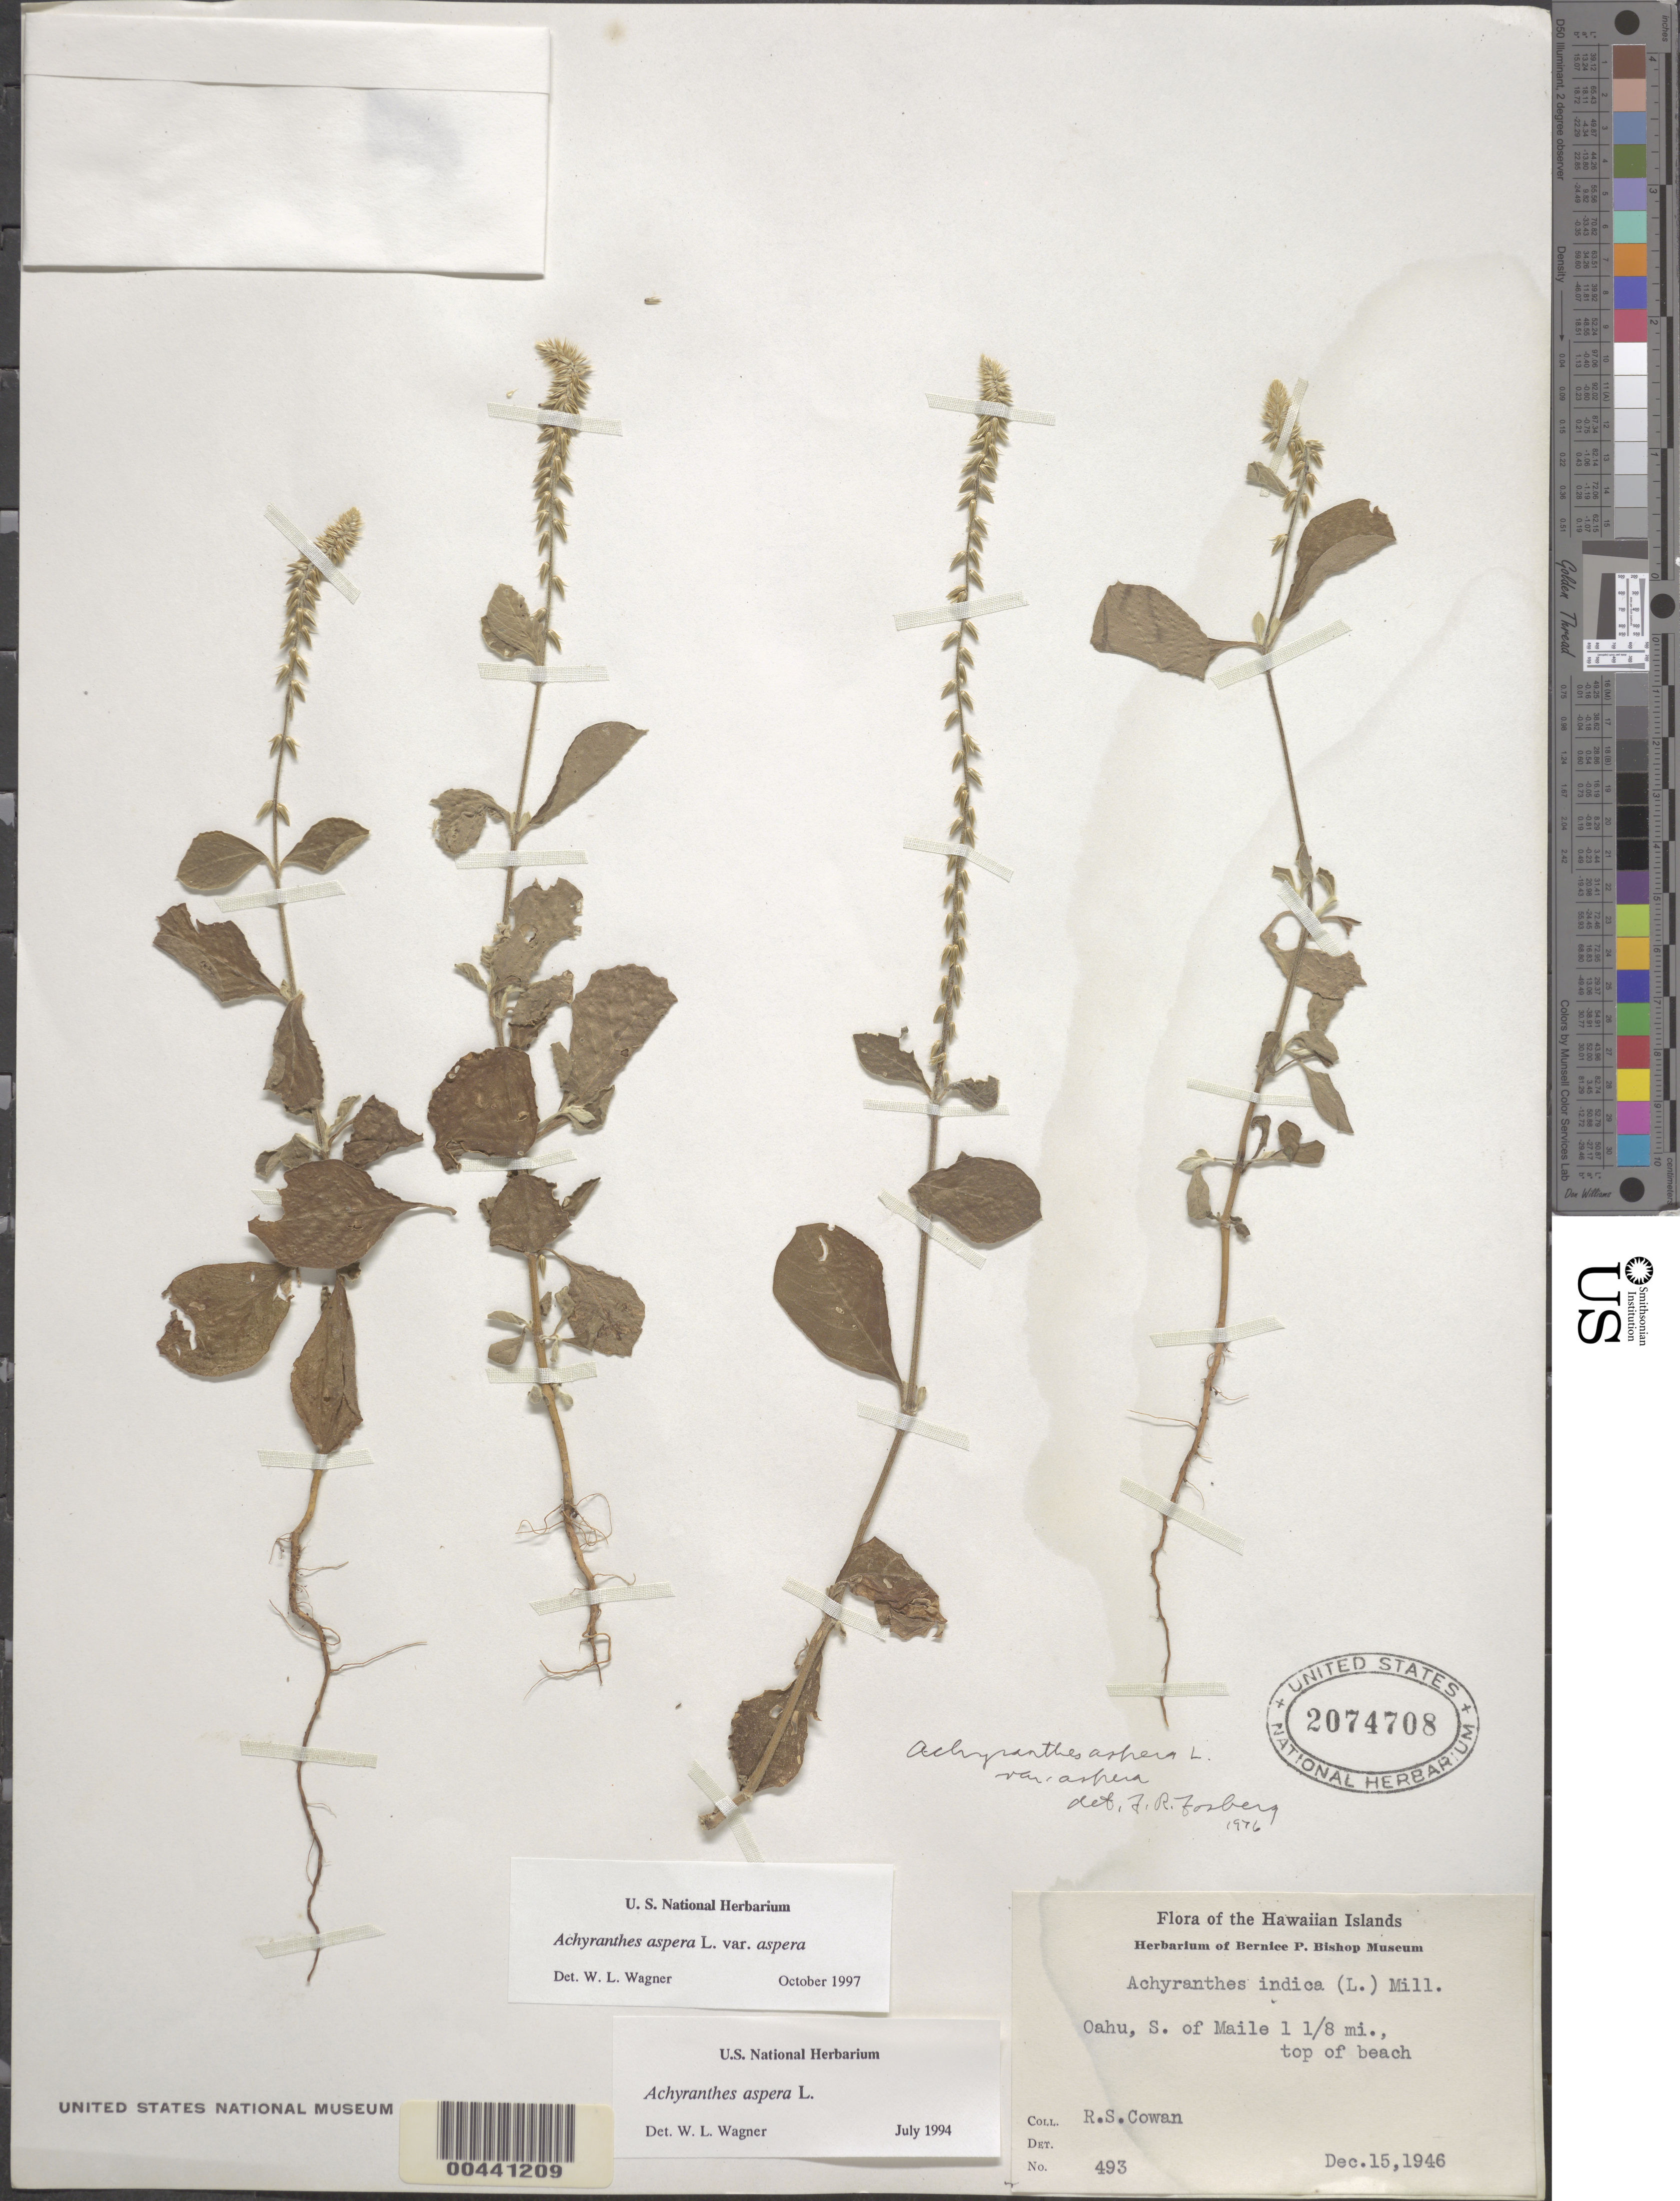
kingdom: Plantae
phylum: Tracheophyta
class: Magnoliopsida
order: Caryophyllales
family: Amaranthaceae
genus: Achyranthes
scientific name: Achyranthes aspera var. aspera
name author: L.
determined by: Wagner, W. L., (BOT), Smithsonian Institution - National Museum of Natural History (UNITED STATES)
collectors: R. S. Cowan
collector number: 493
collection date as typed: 15 Dec 1946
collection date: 1946-12-15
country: United States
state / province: Hawaii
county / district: Honolulu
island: Oahu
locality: S of Maile 1 1\8 mi, top of beach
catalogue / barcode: US 2074708